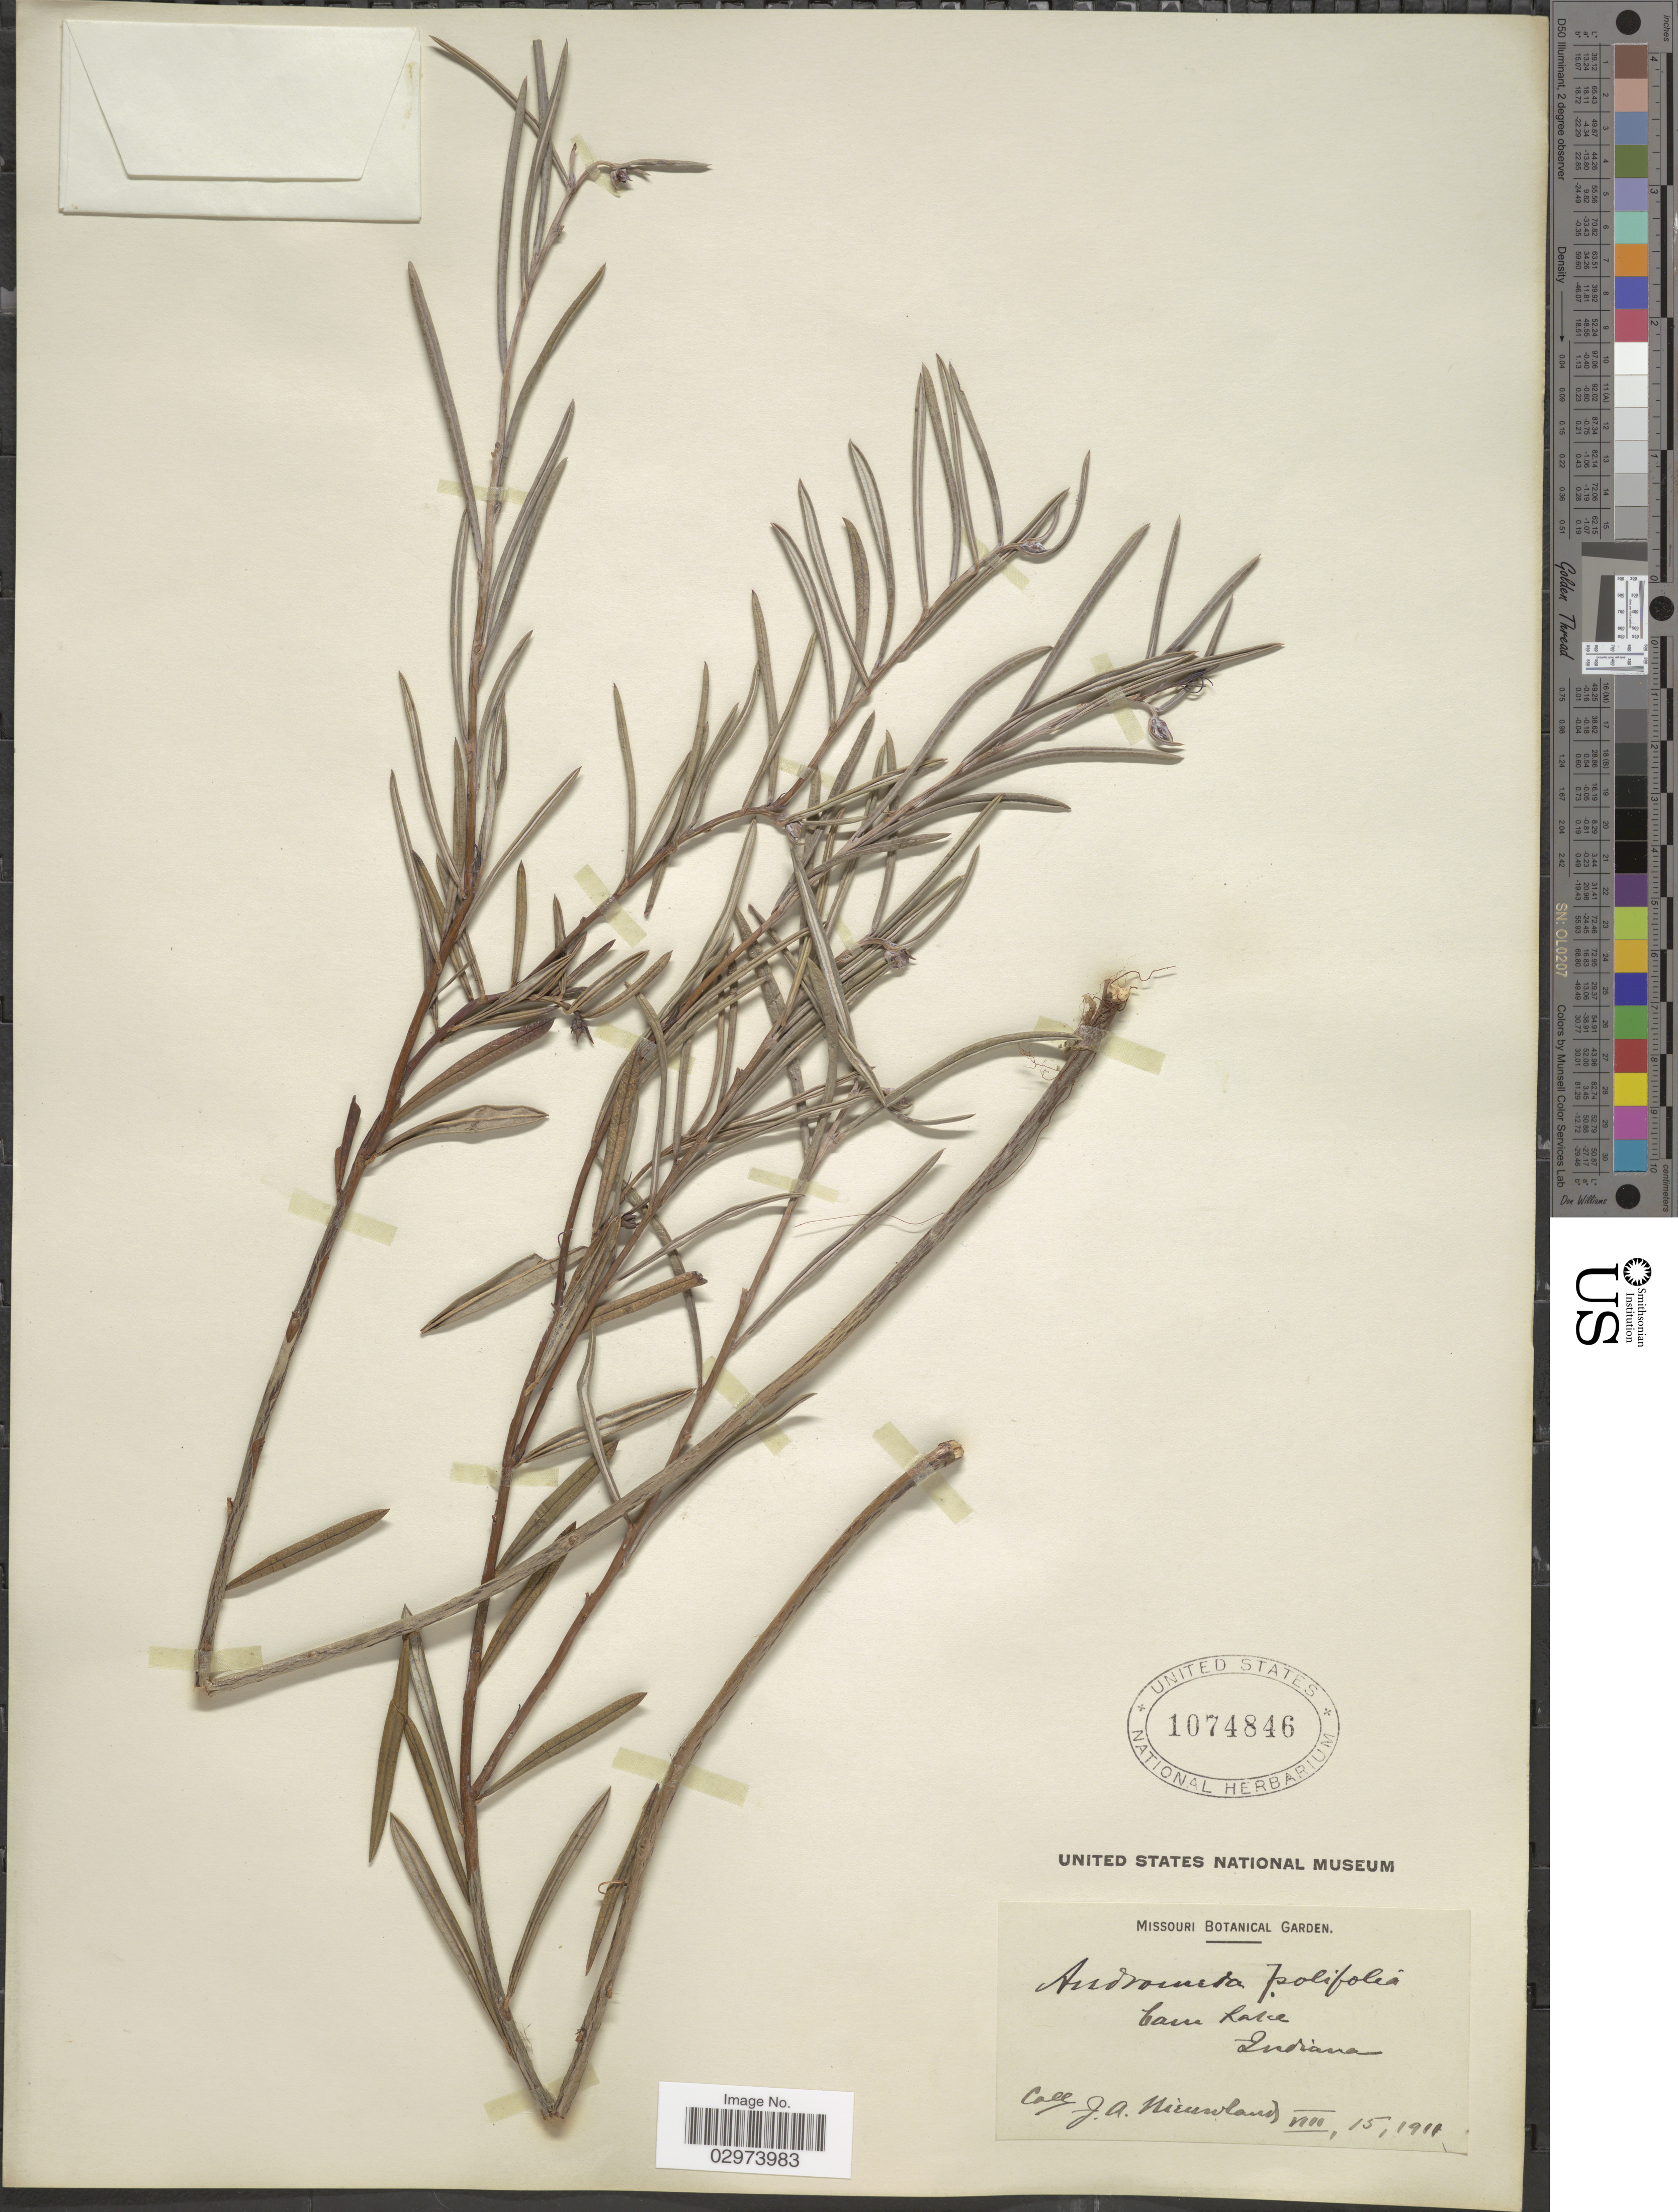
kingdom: Plantae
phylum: Tracheophyta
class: Magnoliopsida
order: Ericales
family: Ericaceae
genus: Andromeda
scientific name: Andromeda polifolia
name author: L.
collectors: J. A. Nieuwland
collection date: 1911-08-15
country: United States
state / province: Indiana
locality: Cane Lake. Indiana.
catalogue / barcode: US 1074846